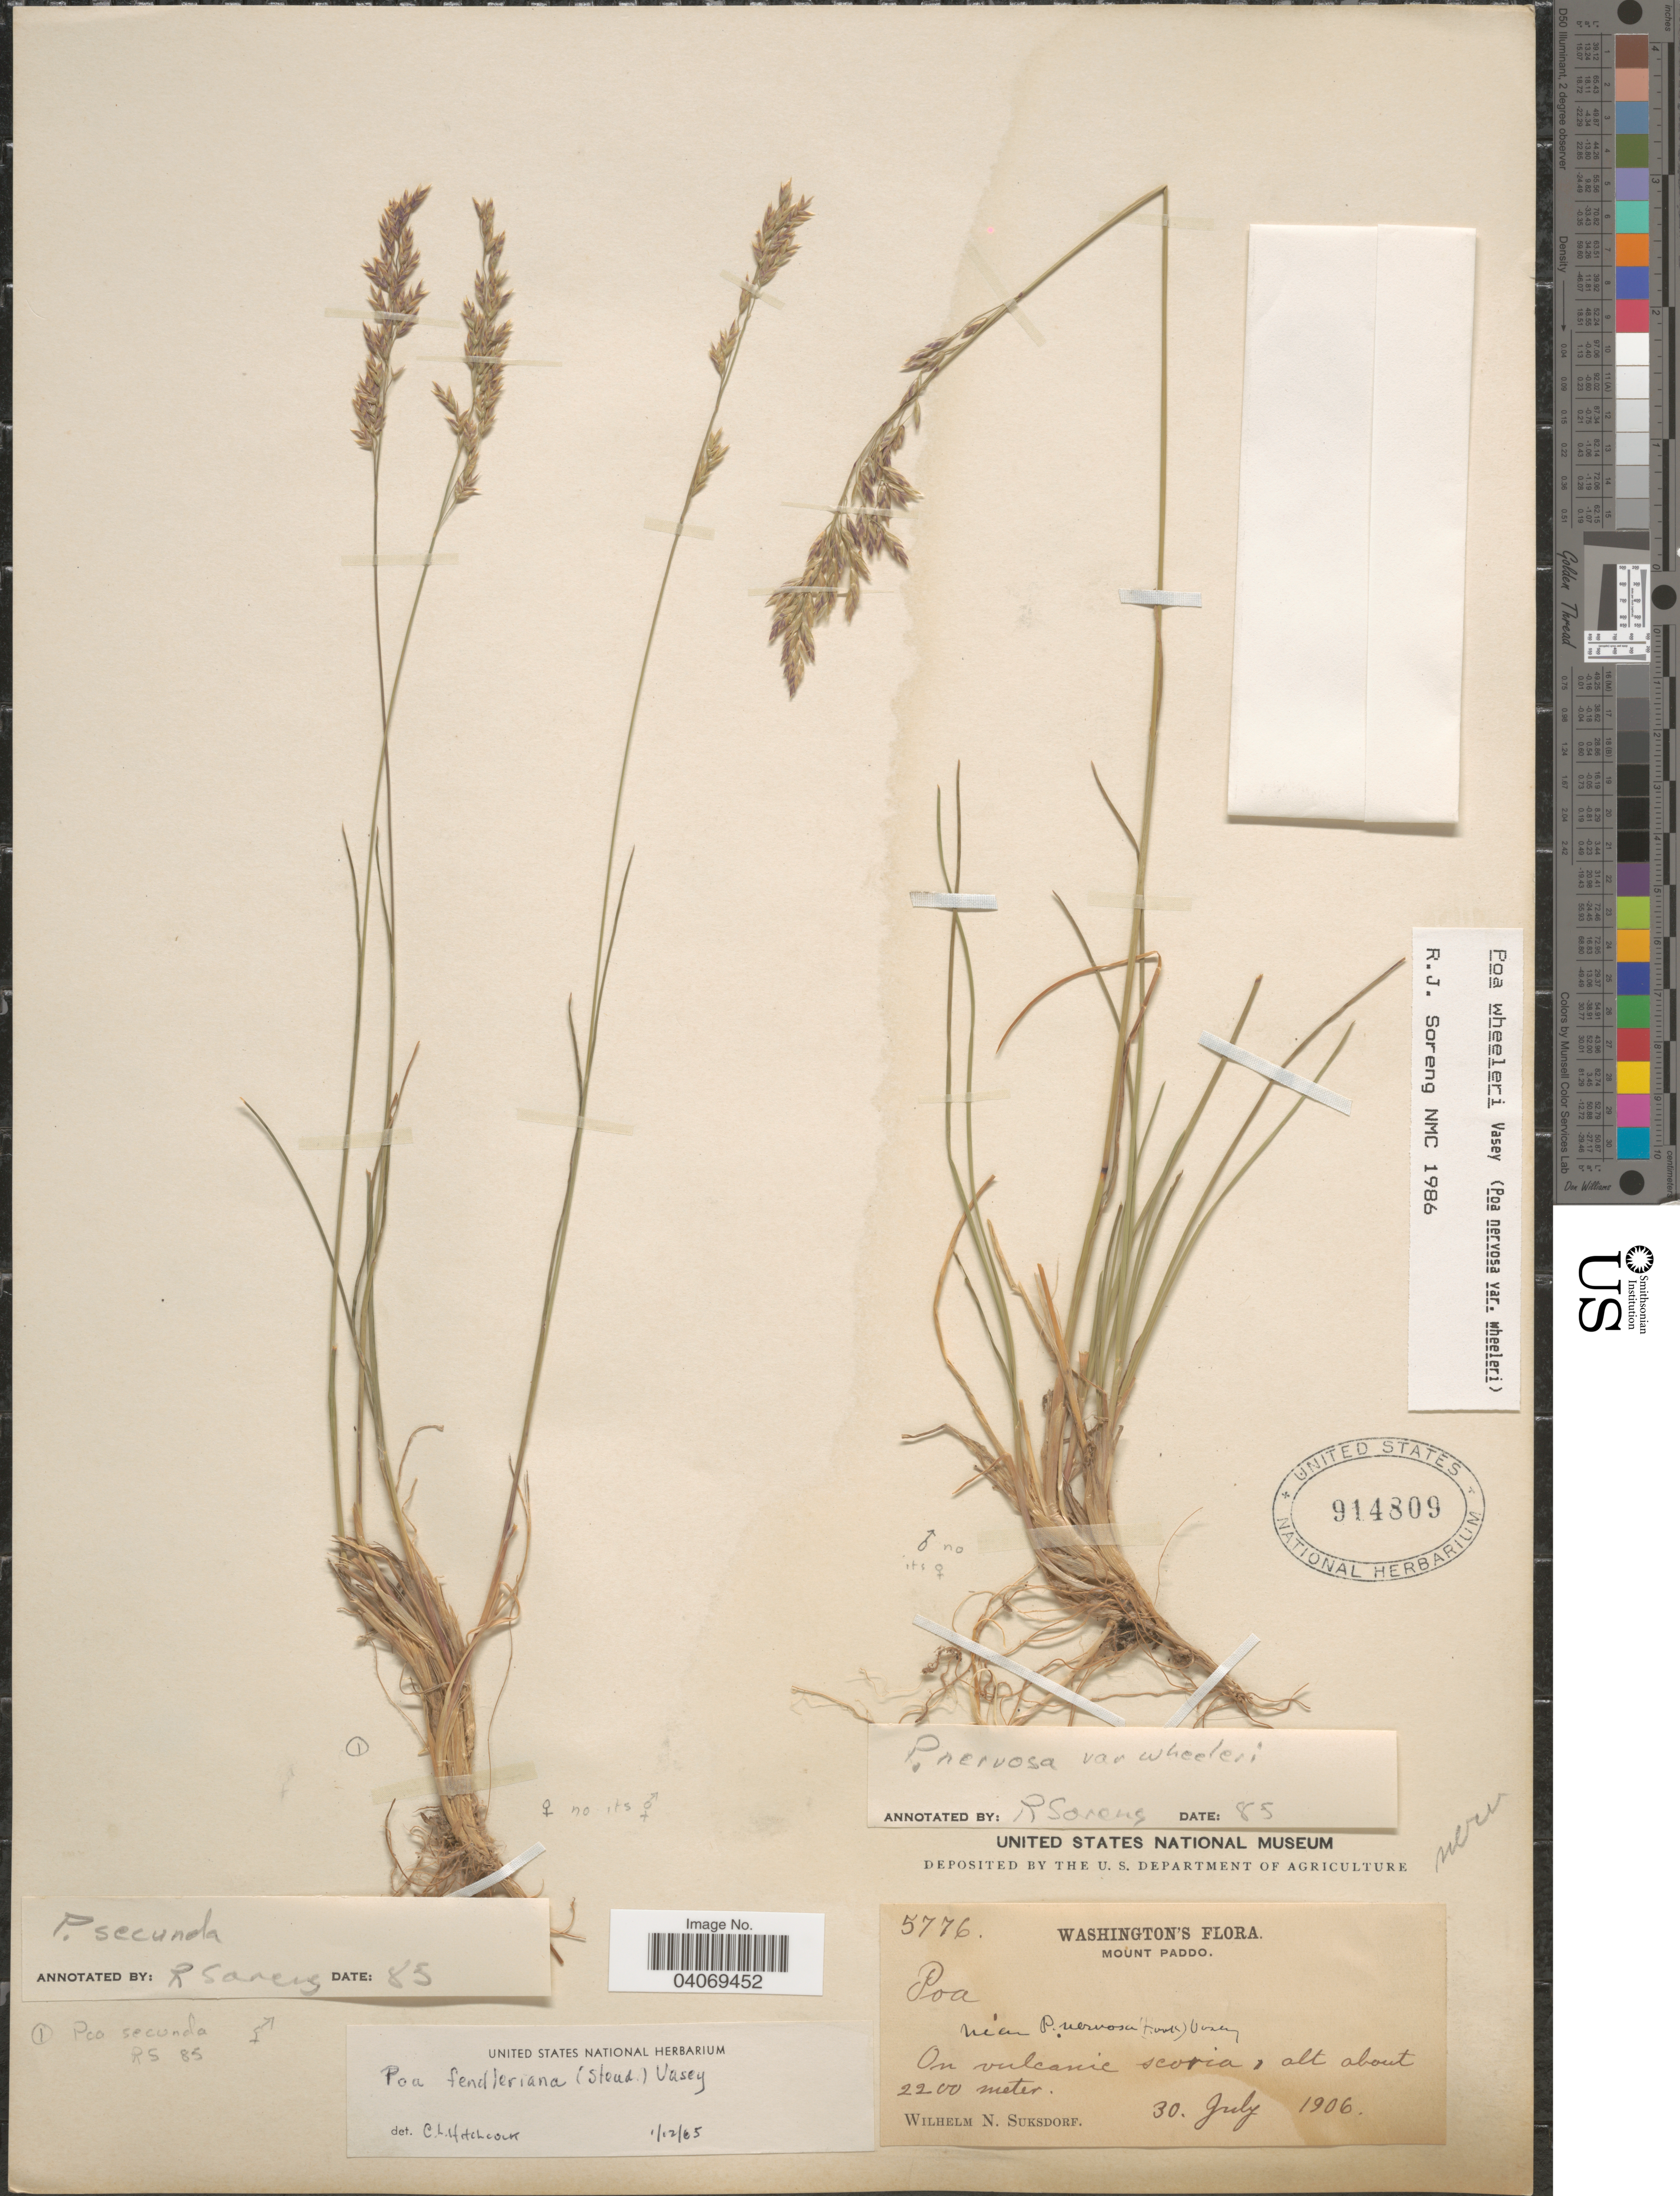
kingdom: Plantae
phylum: Tracheophyta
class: Liliopsida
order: Poales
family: Poaceae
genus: Poa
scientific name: Poa wheeleri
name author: Vasey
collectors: W. N. Suksdorf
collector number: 5776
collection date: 1906-07-30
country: United States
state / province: Washington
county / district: Skamania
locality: Mount Paddo. On vulcanic scoria.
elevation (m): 2200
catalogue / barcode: US 914809